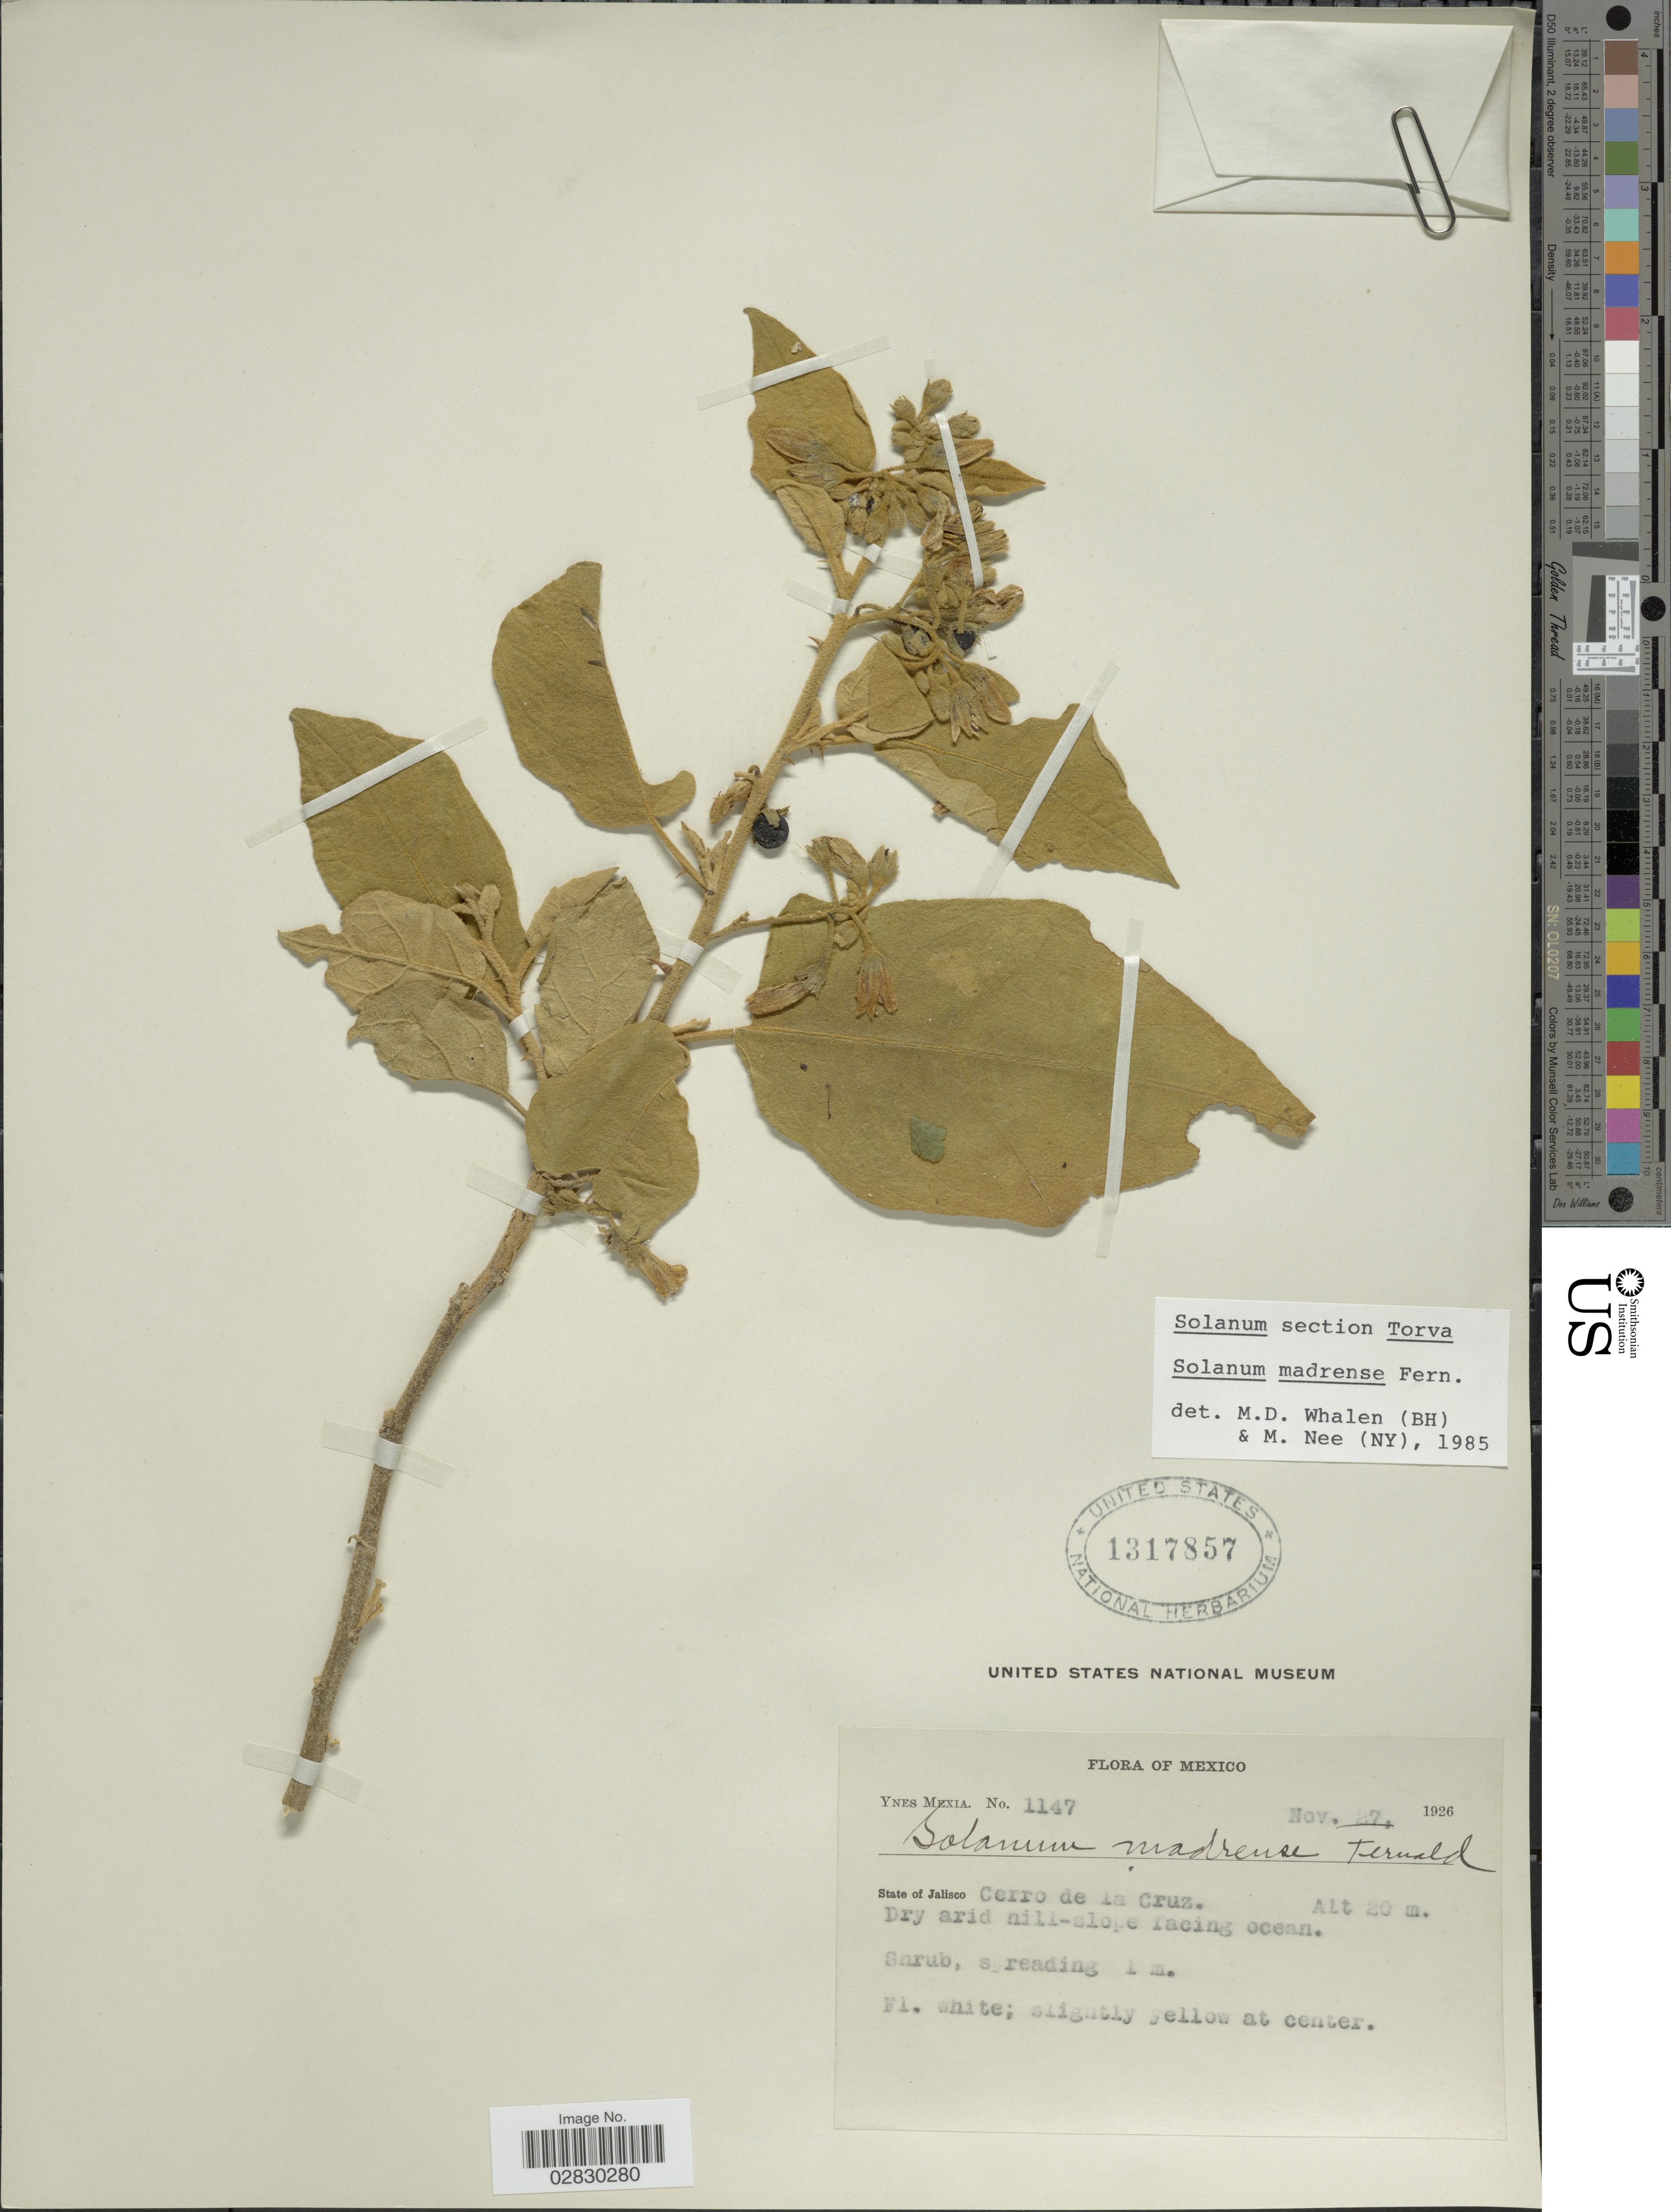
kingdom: Plantae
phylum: Tracheophyta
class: Magnoliopsida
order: Solanales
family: Solanaceae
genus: Solanum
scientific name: Solanum madrense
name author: Fernald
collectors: Y. Mexia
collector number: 1147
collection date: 1926-11-27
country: Mexico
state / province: Jalisco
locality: Cerro de la Cruz.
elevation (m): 20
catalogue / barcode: US 1317857